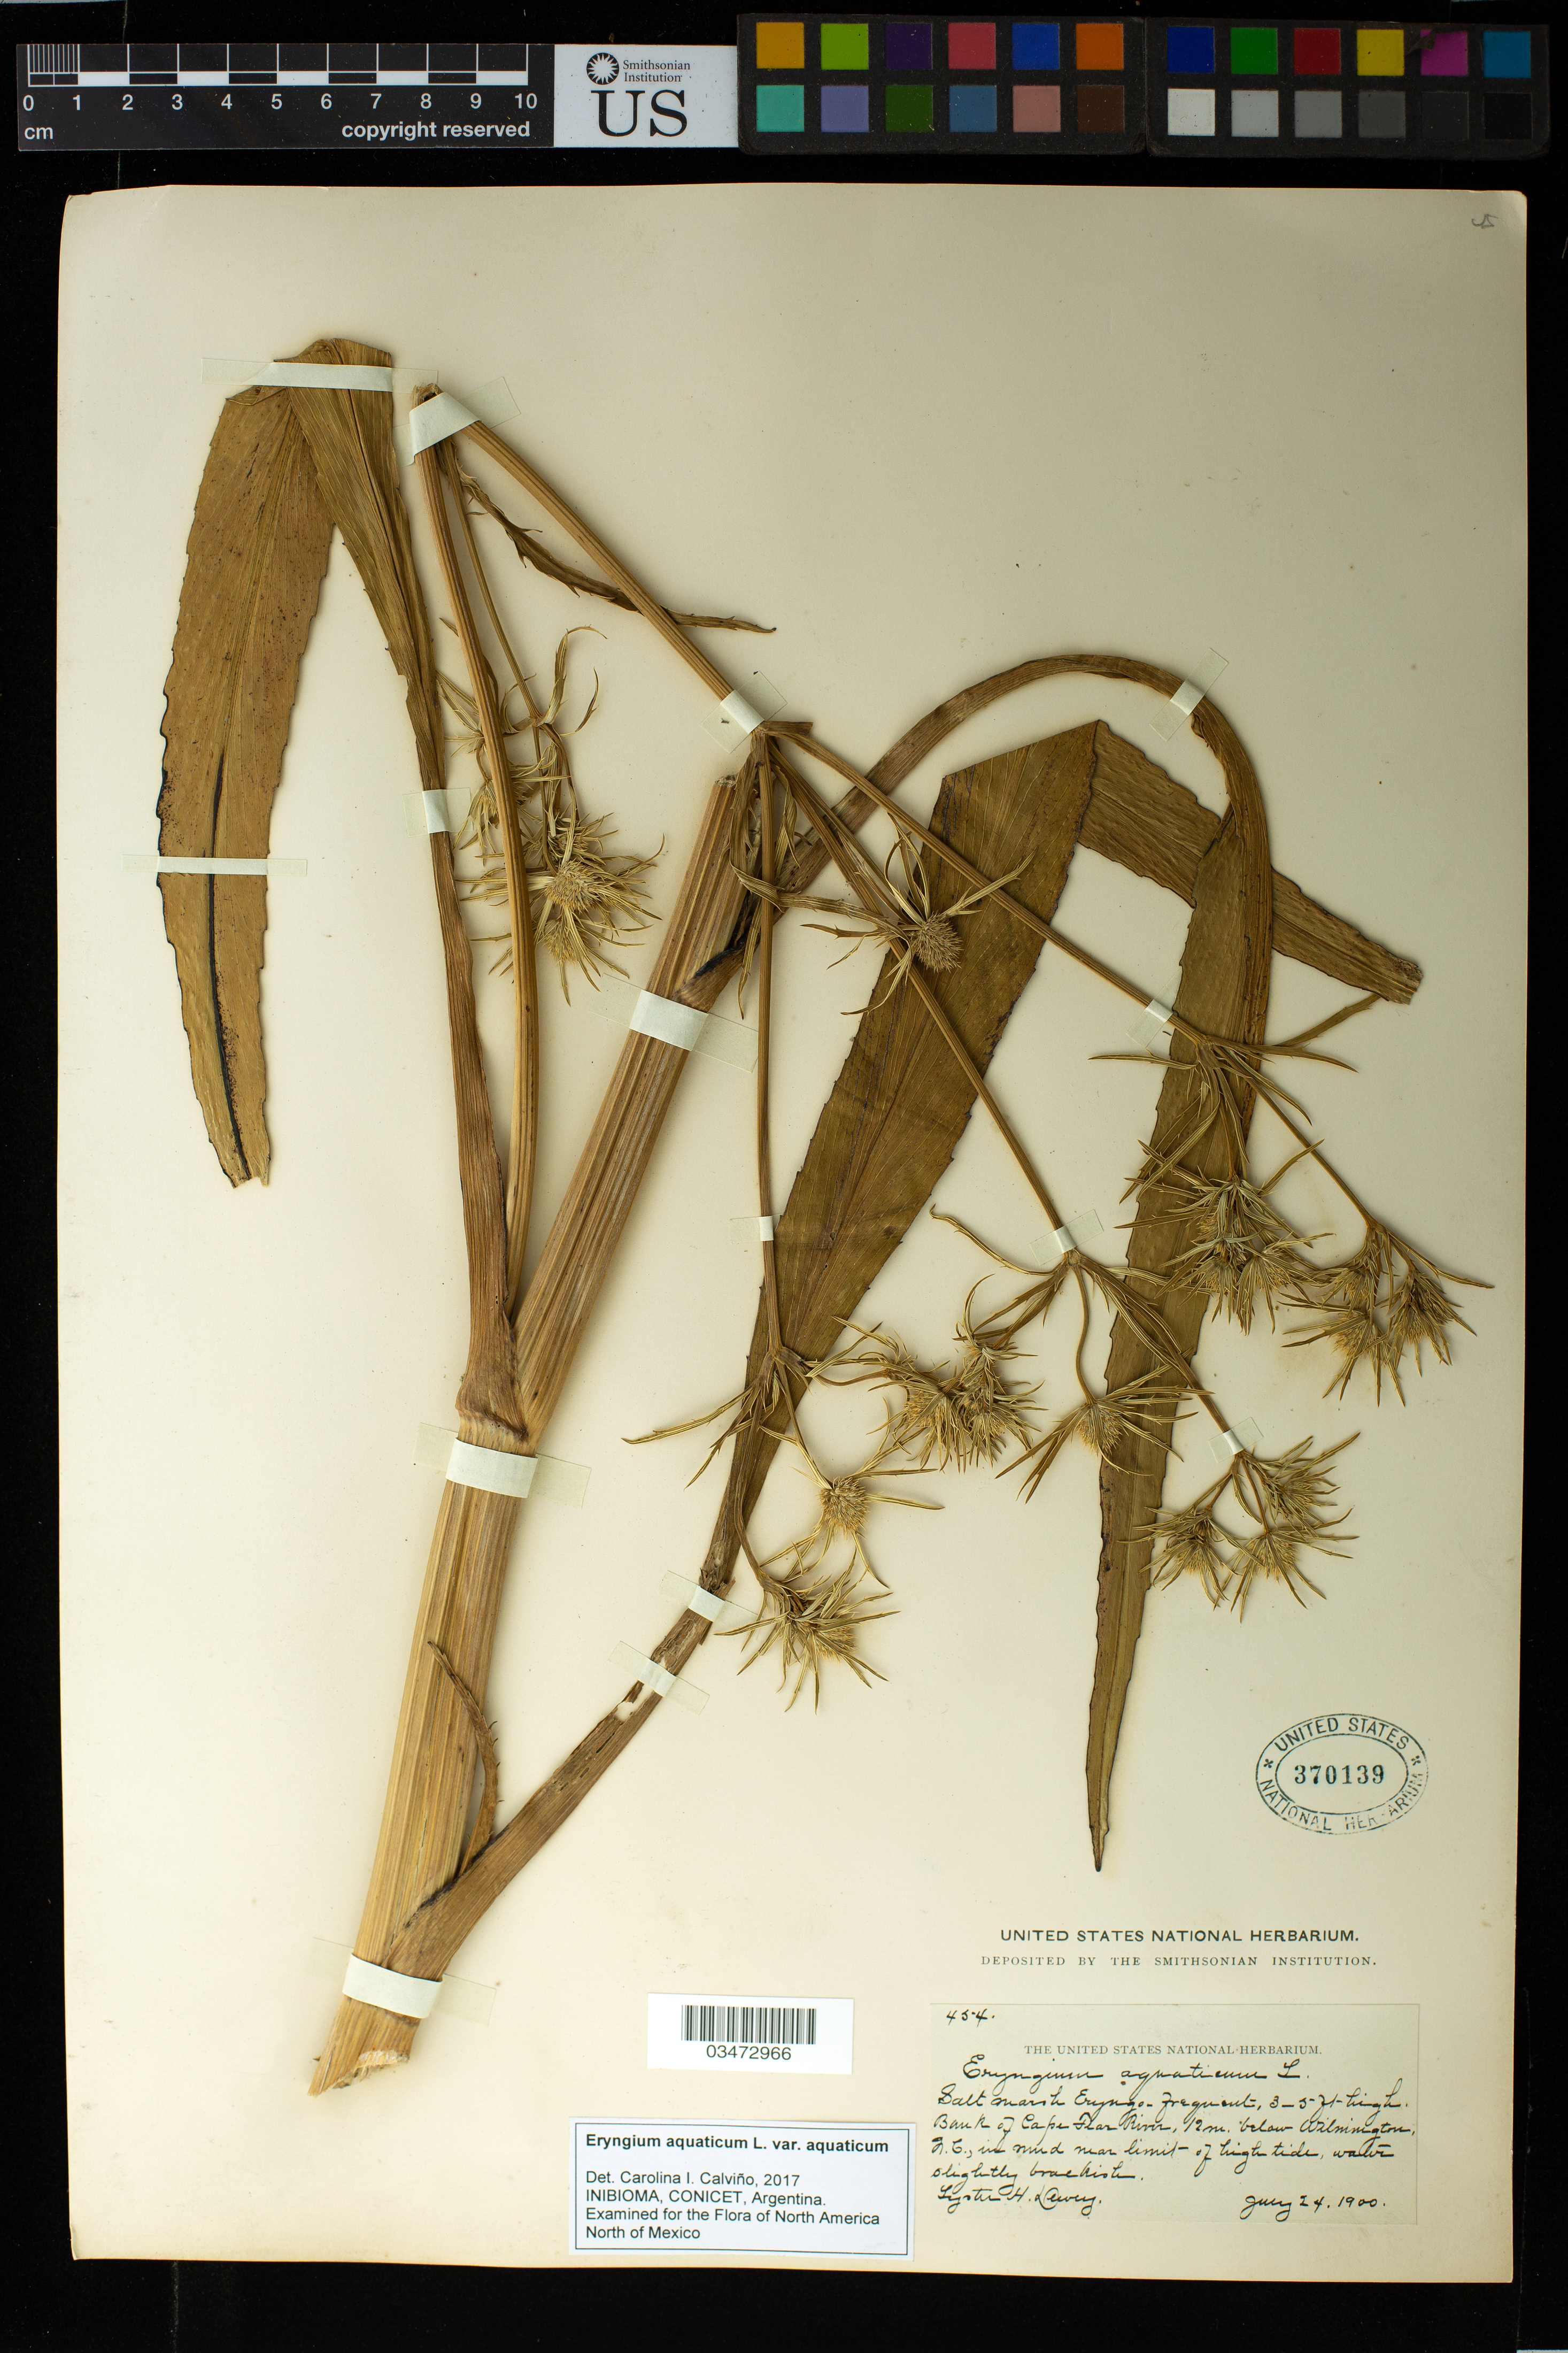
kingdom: Plantae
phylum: Tracheophyta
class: Magnoliopsida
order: Apiales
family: Apiaceae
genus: Eryngium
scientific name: Eryngium aquaticum var. aquaticum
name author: L.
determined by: Calviño, C. I.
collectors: L. H. Dewey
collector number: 454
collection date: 1900-07-24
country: United States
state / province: North Carolina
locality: Bank of Cape Fear River 12 m. below Wilmington, N. C.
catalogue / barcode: US 370139